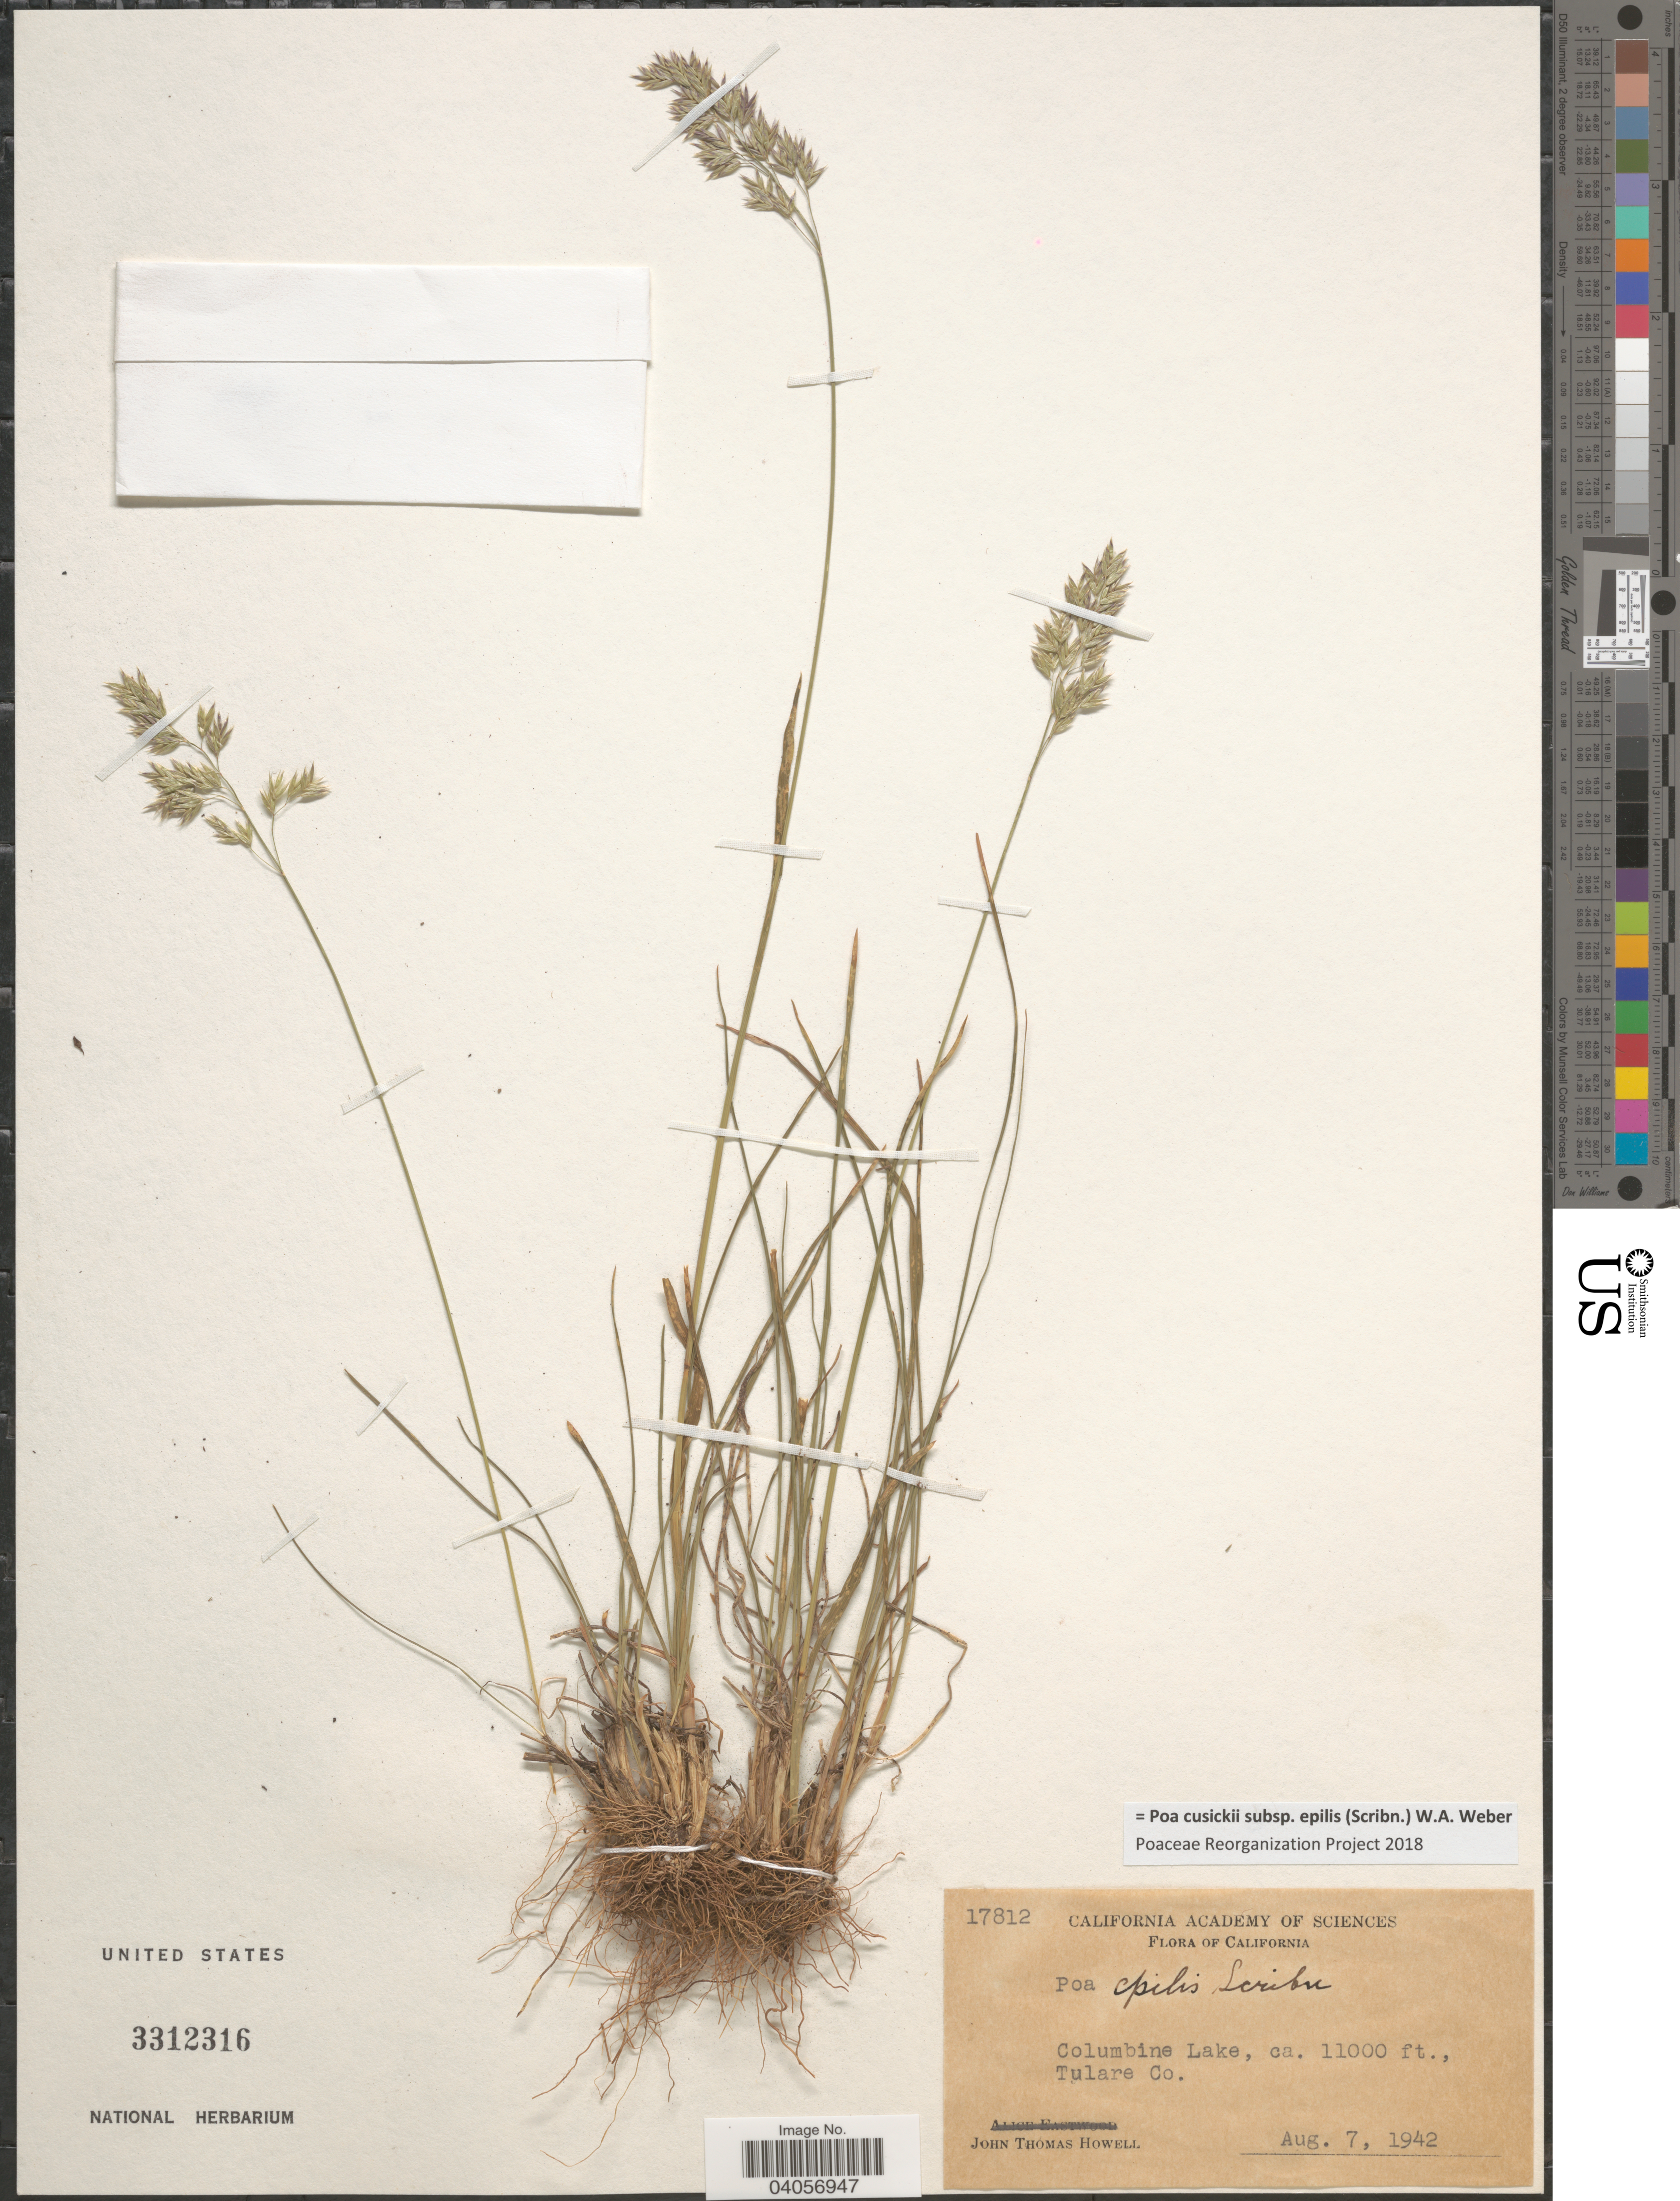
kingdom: Plantae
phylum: Tracheophyta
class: Liliopsida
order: Poales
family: Poaceae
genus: Poa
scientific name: Poa cusickii subsp. epilis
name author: (Scribn.) W.A. Weber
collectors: J. T. Howell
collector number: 17812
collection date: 1942-08-07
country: United States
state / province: California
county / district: Tulare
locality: Columbia Lake, Tulare Co.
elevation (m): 3353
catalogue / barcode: US 3312316